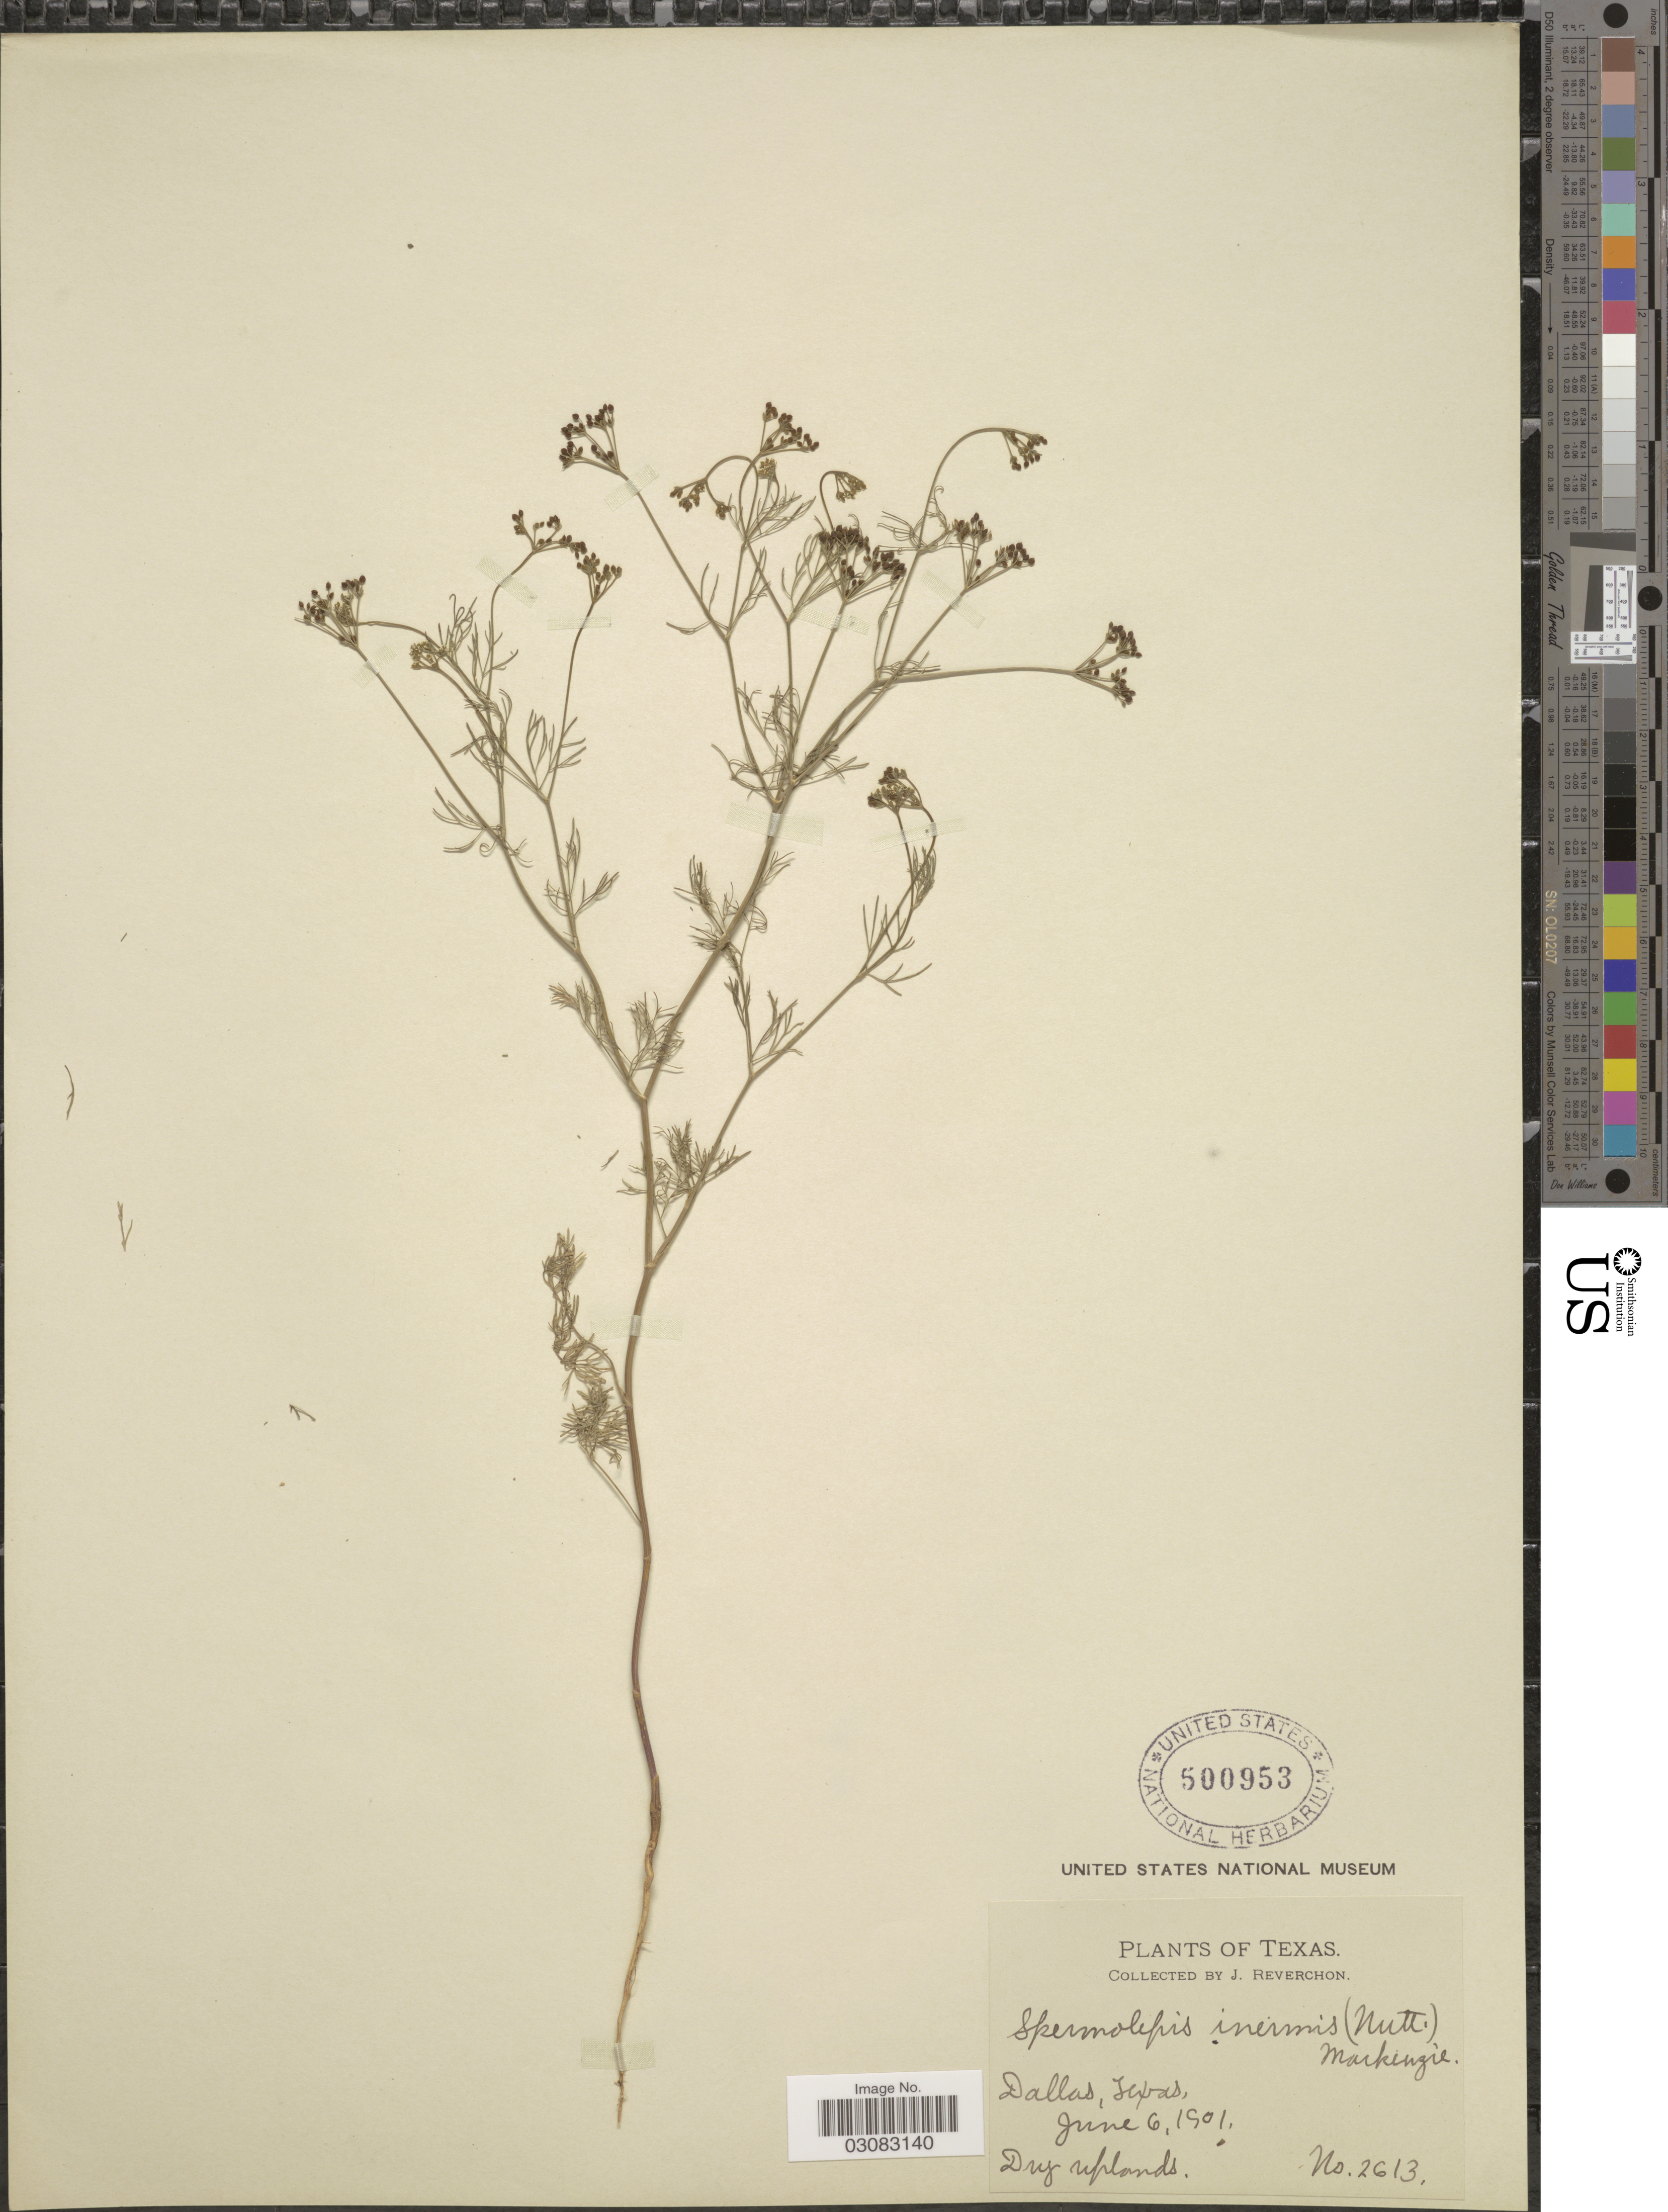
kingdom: Plantae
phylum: Tracheophyta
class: Magnoliopsida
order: Apiales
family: Apiaceae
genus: Spermolepis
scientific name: Spermolepis inermis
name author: (Nutt. ex DC.) Mathias & Constance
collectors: J. Reverchon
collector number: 2613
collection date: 1901-06-06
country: United States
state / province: Texas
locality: Dallas.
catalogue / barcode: US 500953